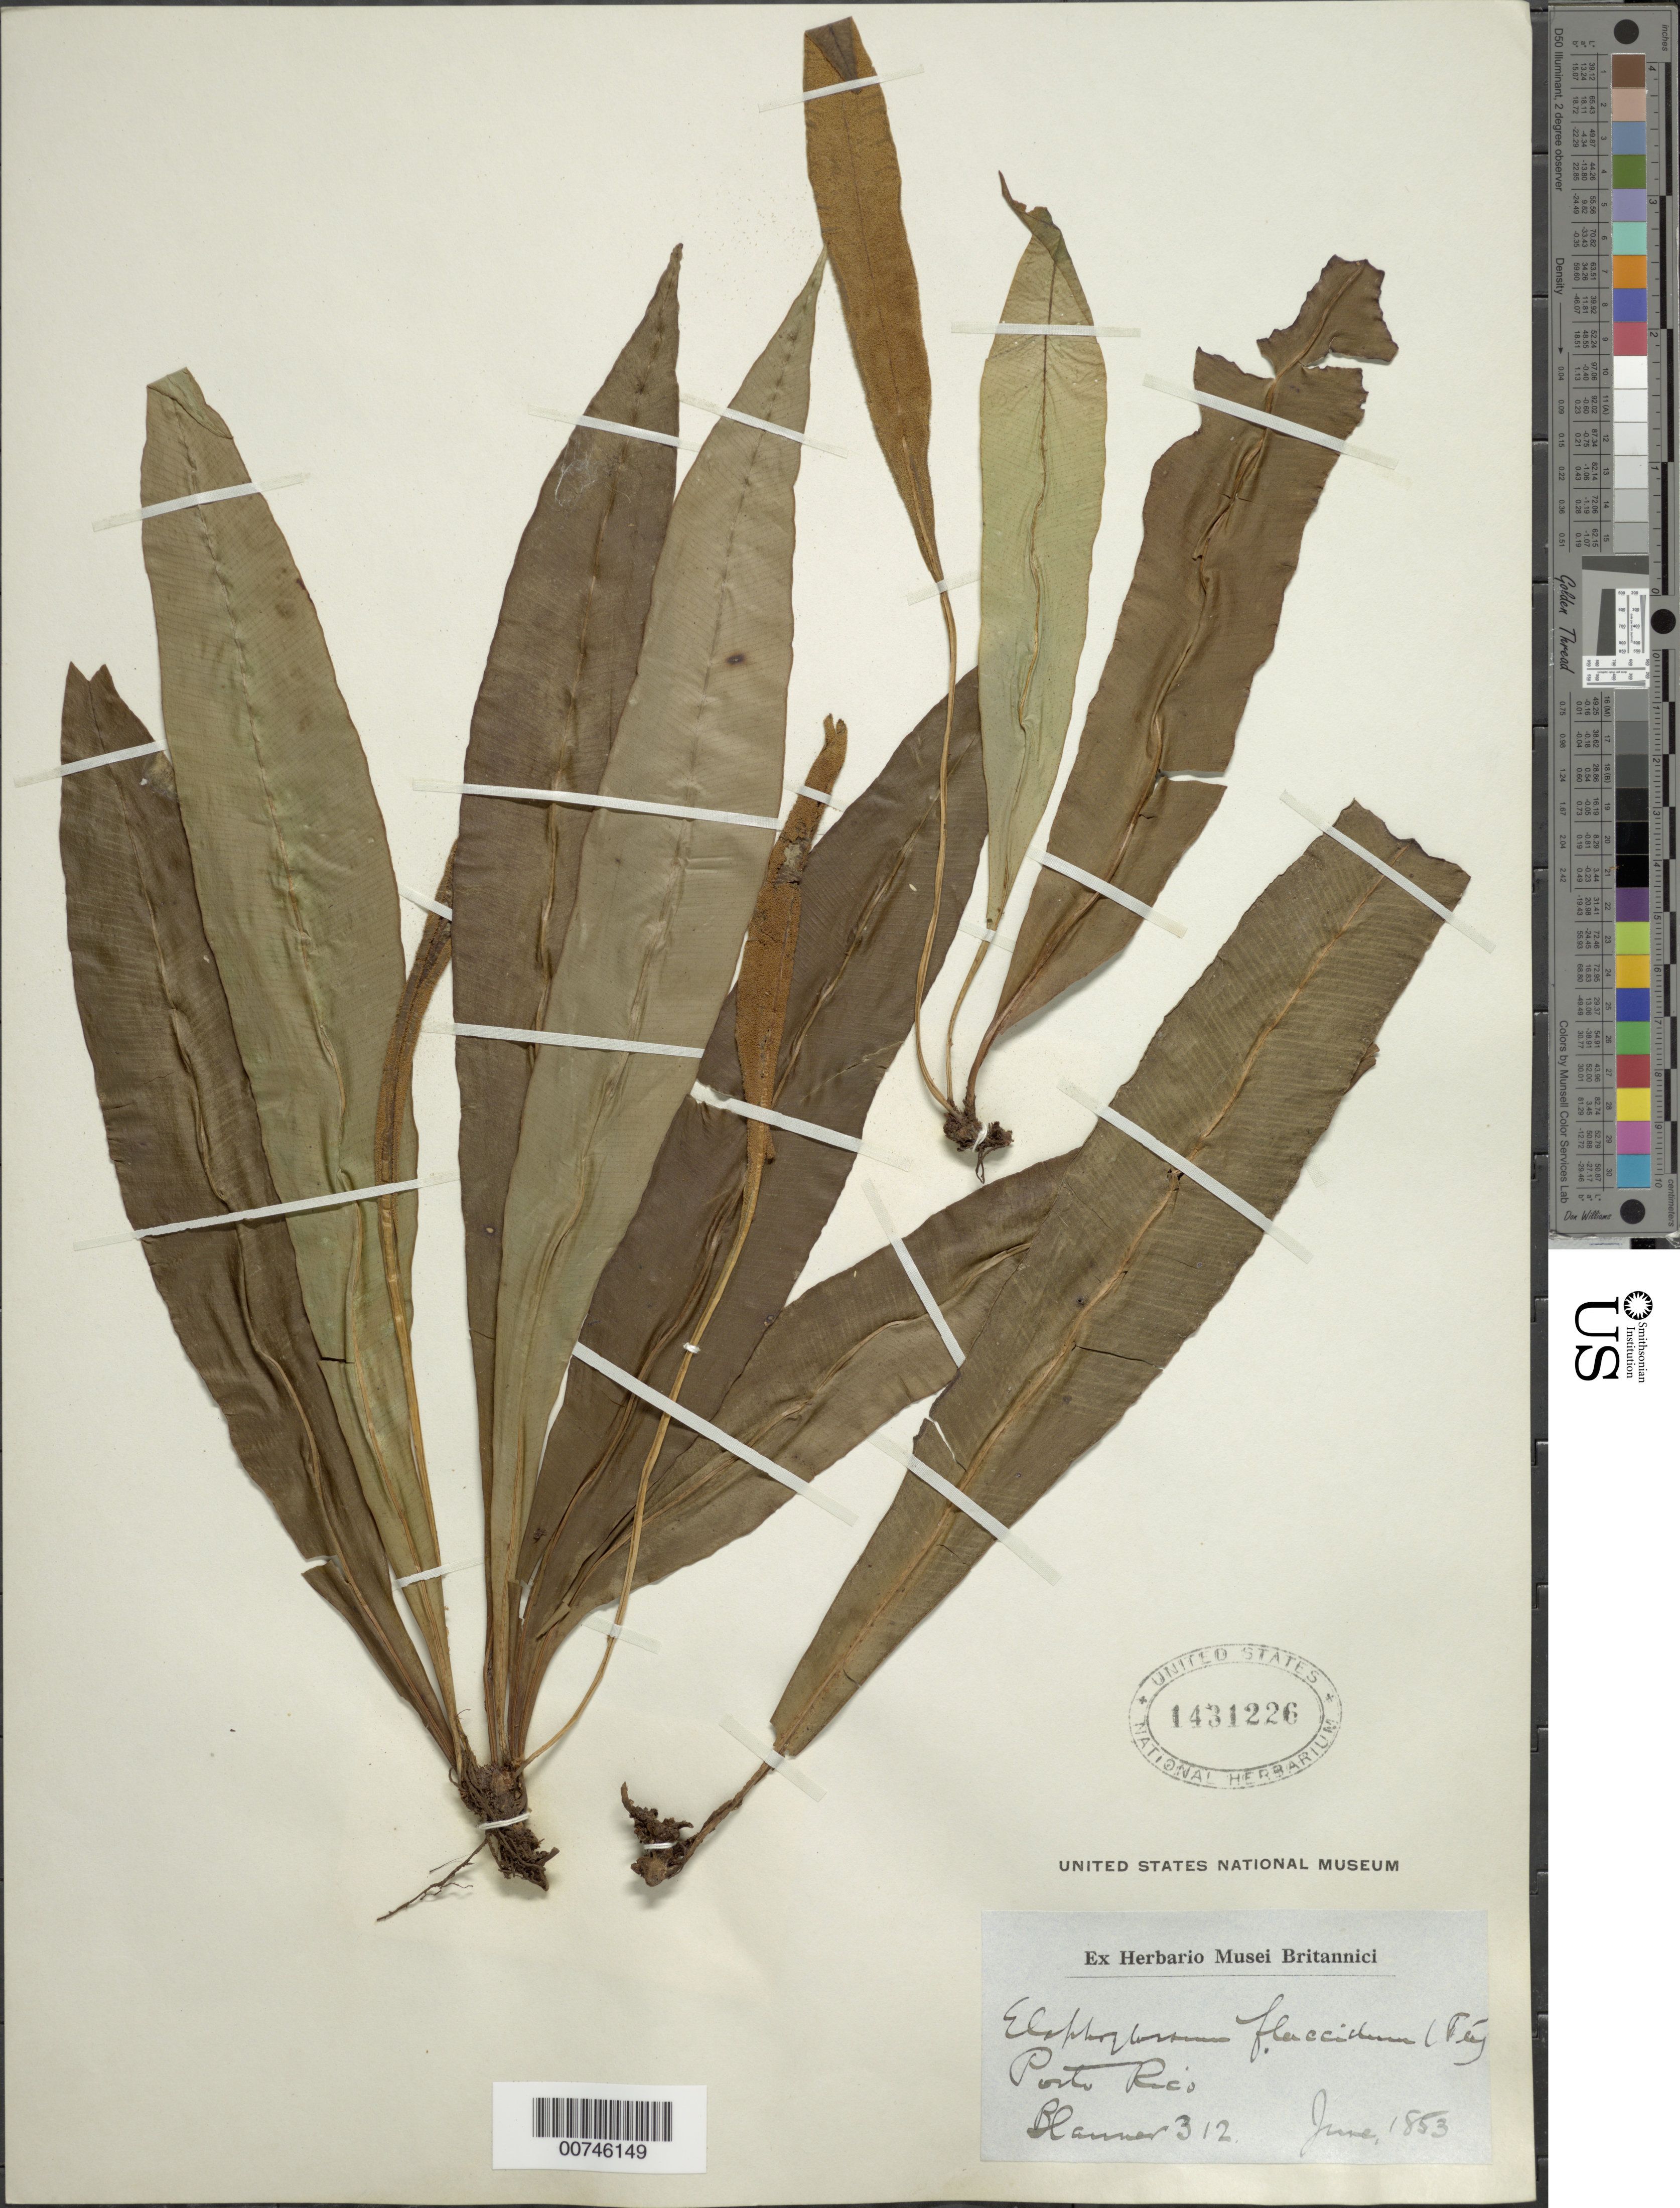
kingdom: Plantae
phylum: Tracheophyta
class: Polypodiopsida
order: Polypodiales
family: Dryopteridaceae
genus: Elaphoglossum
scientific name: Elaphoglossum rigidum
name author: (Aubl.) Urb.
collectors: Blauner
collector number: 312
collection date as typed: Jun 1853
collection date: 1853-06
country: Puerto Rico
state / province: Luquillo (?)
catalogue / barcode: US 1431226